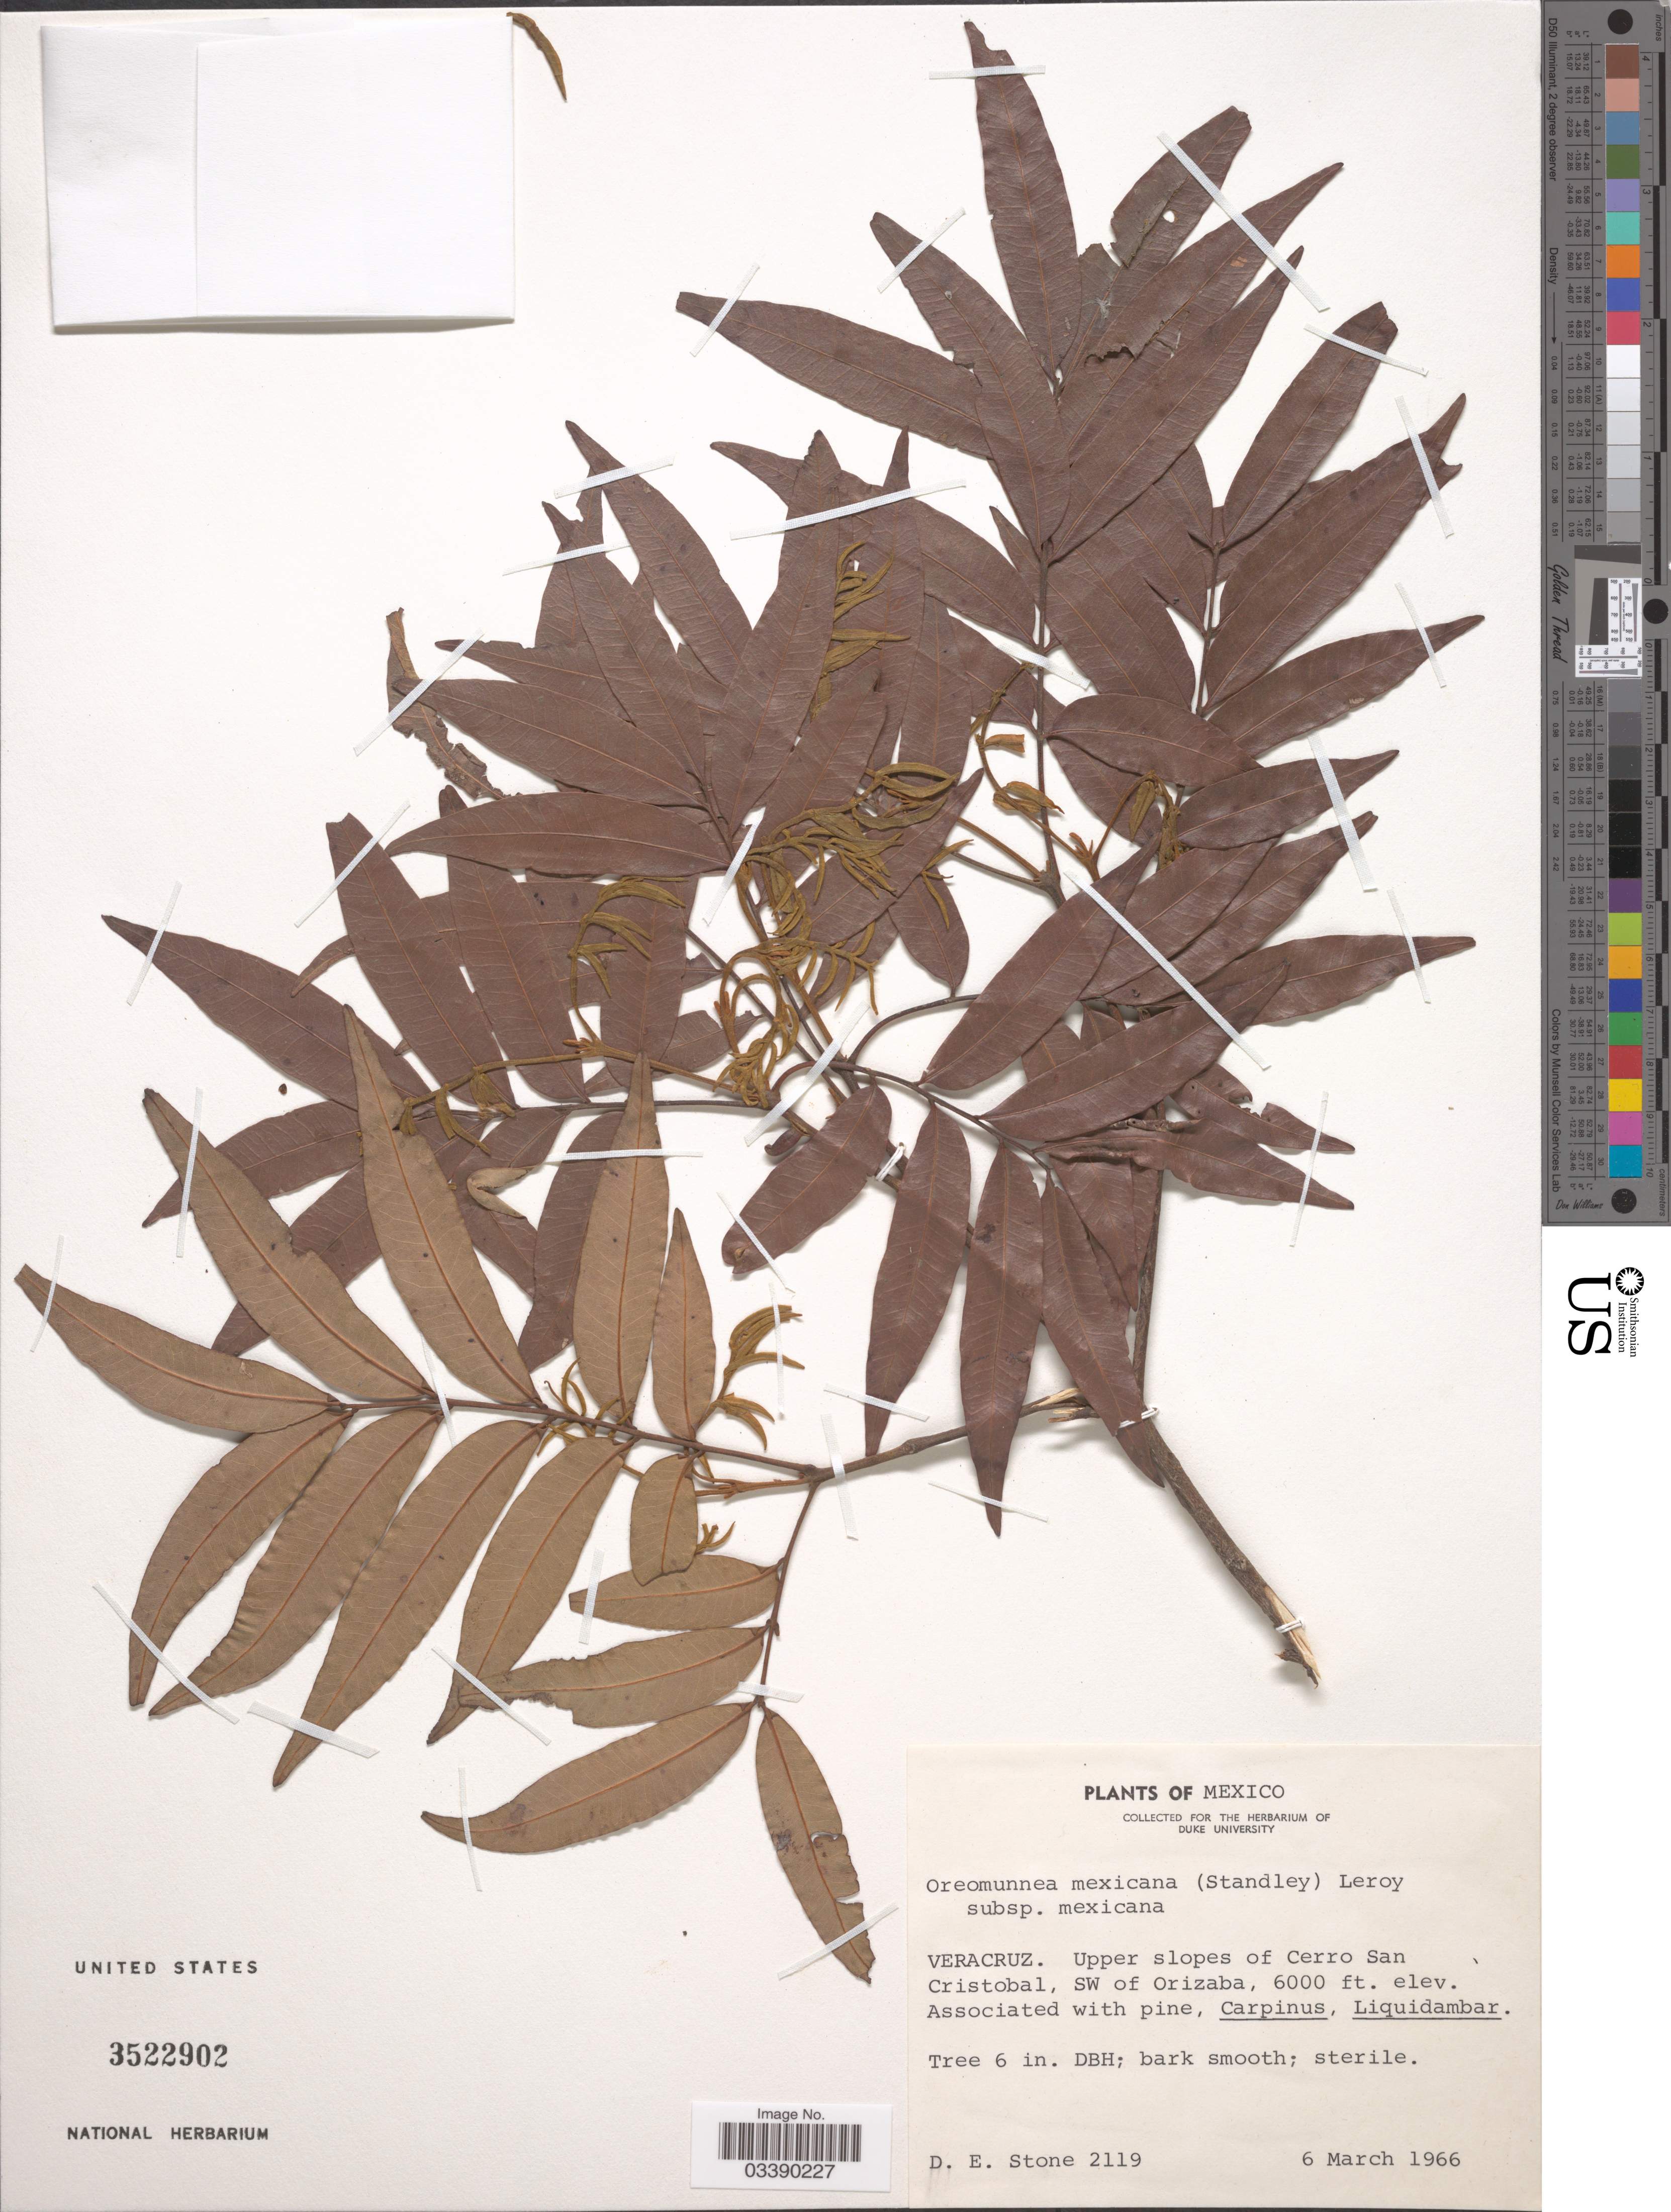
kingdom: Plantae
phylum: Tracheophyta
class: Magnoliopsida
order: Fagales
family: Juglandaceae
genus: Oreomunnea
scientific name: Oreomunnea mexicana subsp. mexicana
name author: (Standl.) J.-F. Leroy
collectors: D. E. Stone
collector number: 2119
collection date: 1966-03-06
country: Mexico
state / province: Veracruz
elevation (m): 1829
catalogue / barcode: US 3522902